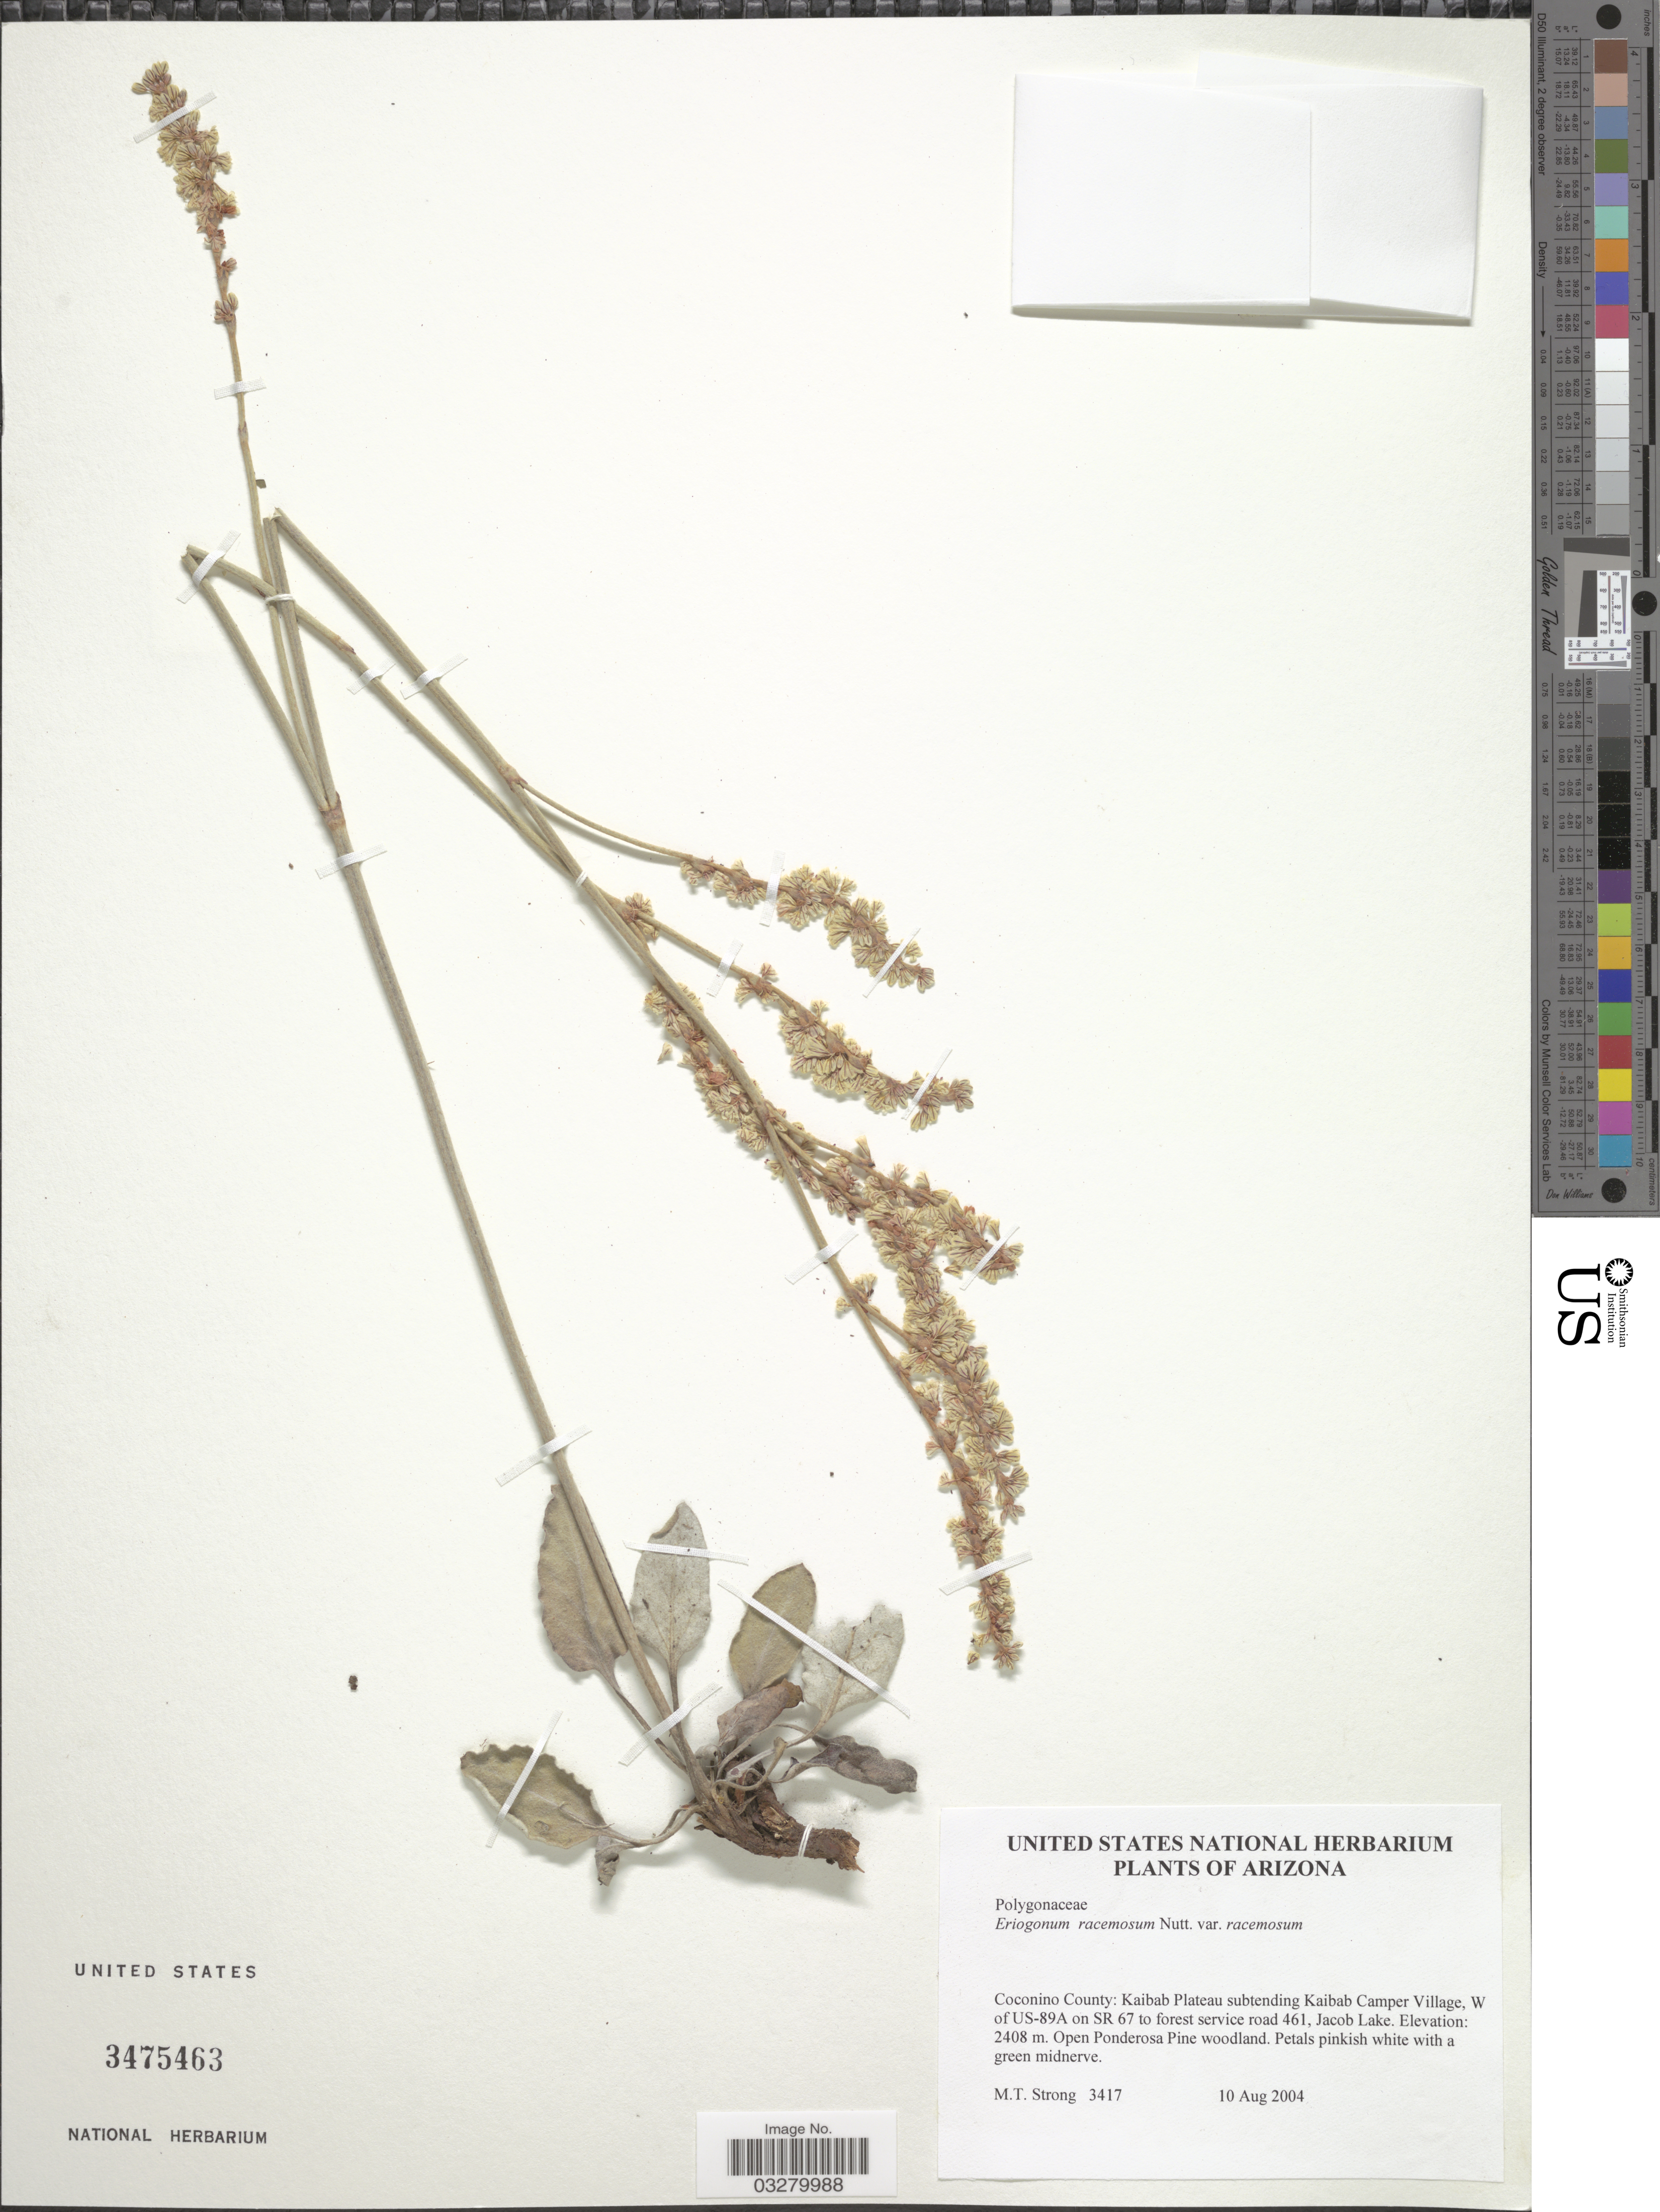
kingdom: Plantae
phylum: Tracheophyta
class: Magnoliopsida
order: Caryophyllales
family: Polygonaceae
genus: Eriogonum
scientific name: Eriogonum racemosum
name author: Nutt.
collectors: M. T. Strong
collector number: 3417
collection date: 2004-08-10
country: United States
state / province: Arizona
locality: Coconino County: Kaibab Plateau subtending Kaibab Camper Village, W of US-89A on SR 67 to forest service road 461, Jacob Lake.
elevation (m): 2408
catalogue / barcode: US 3475463